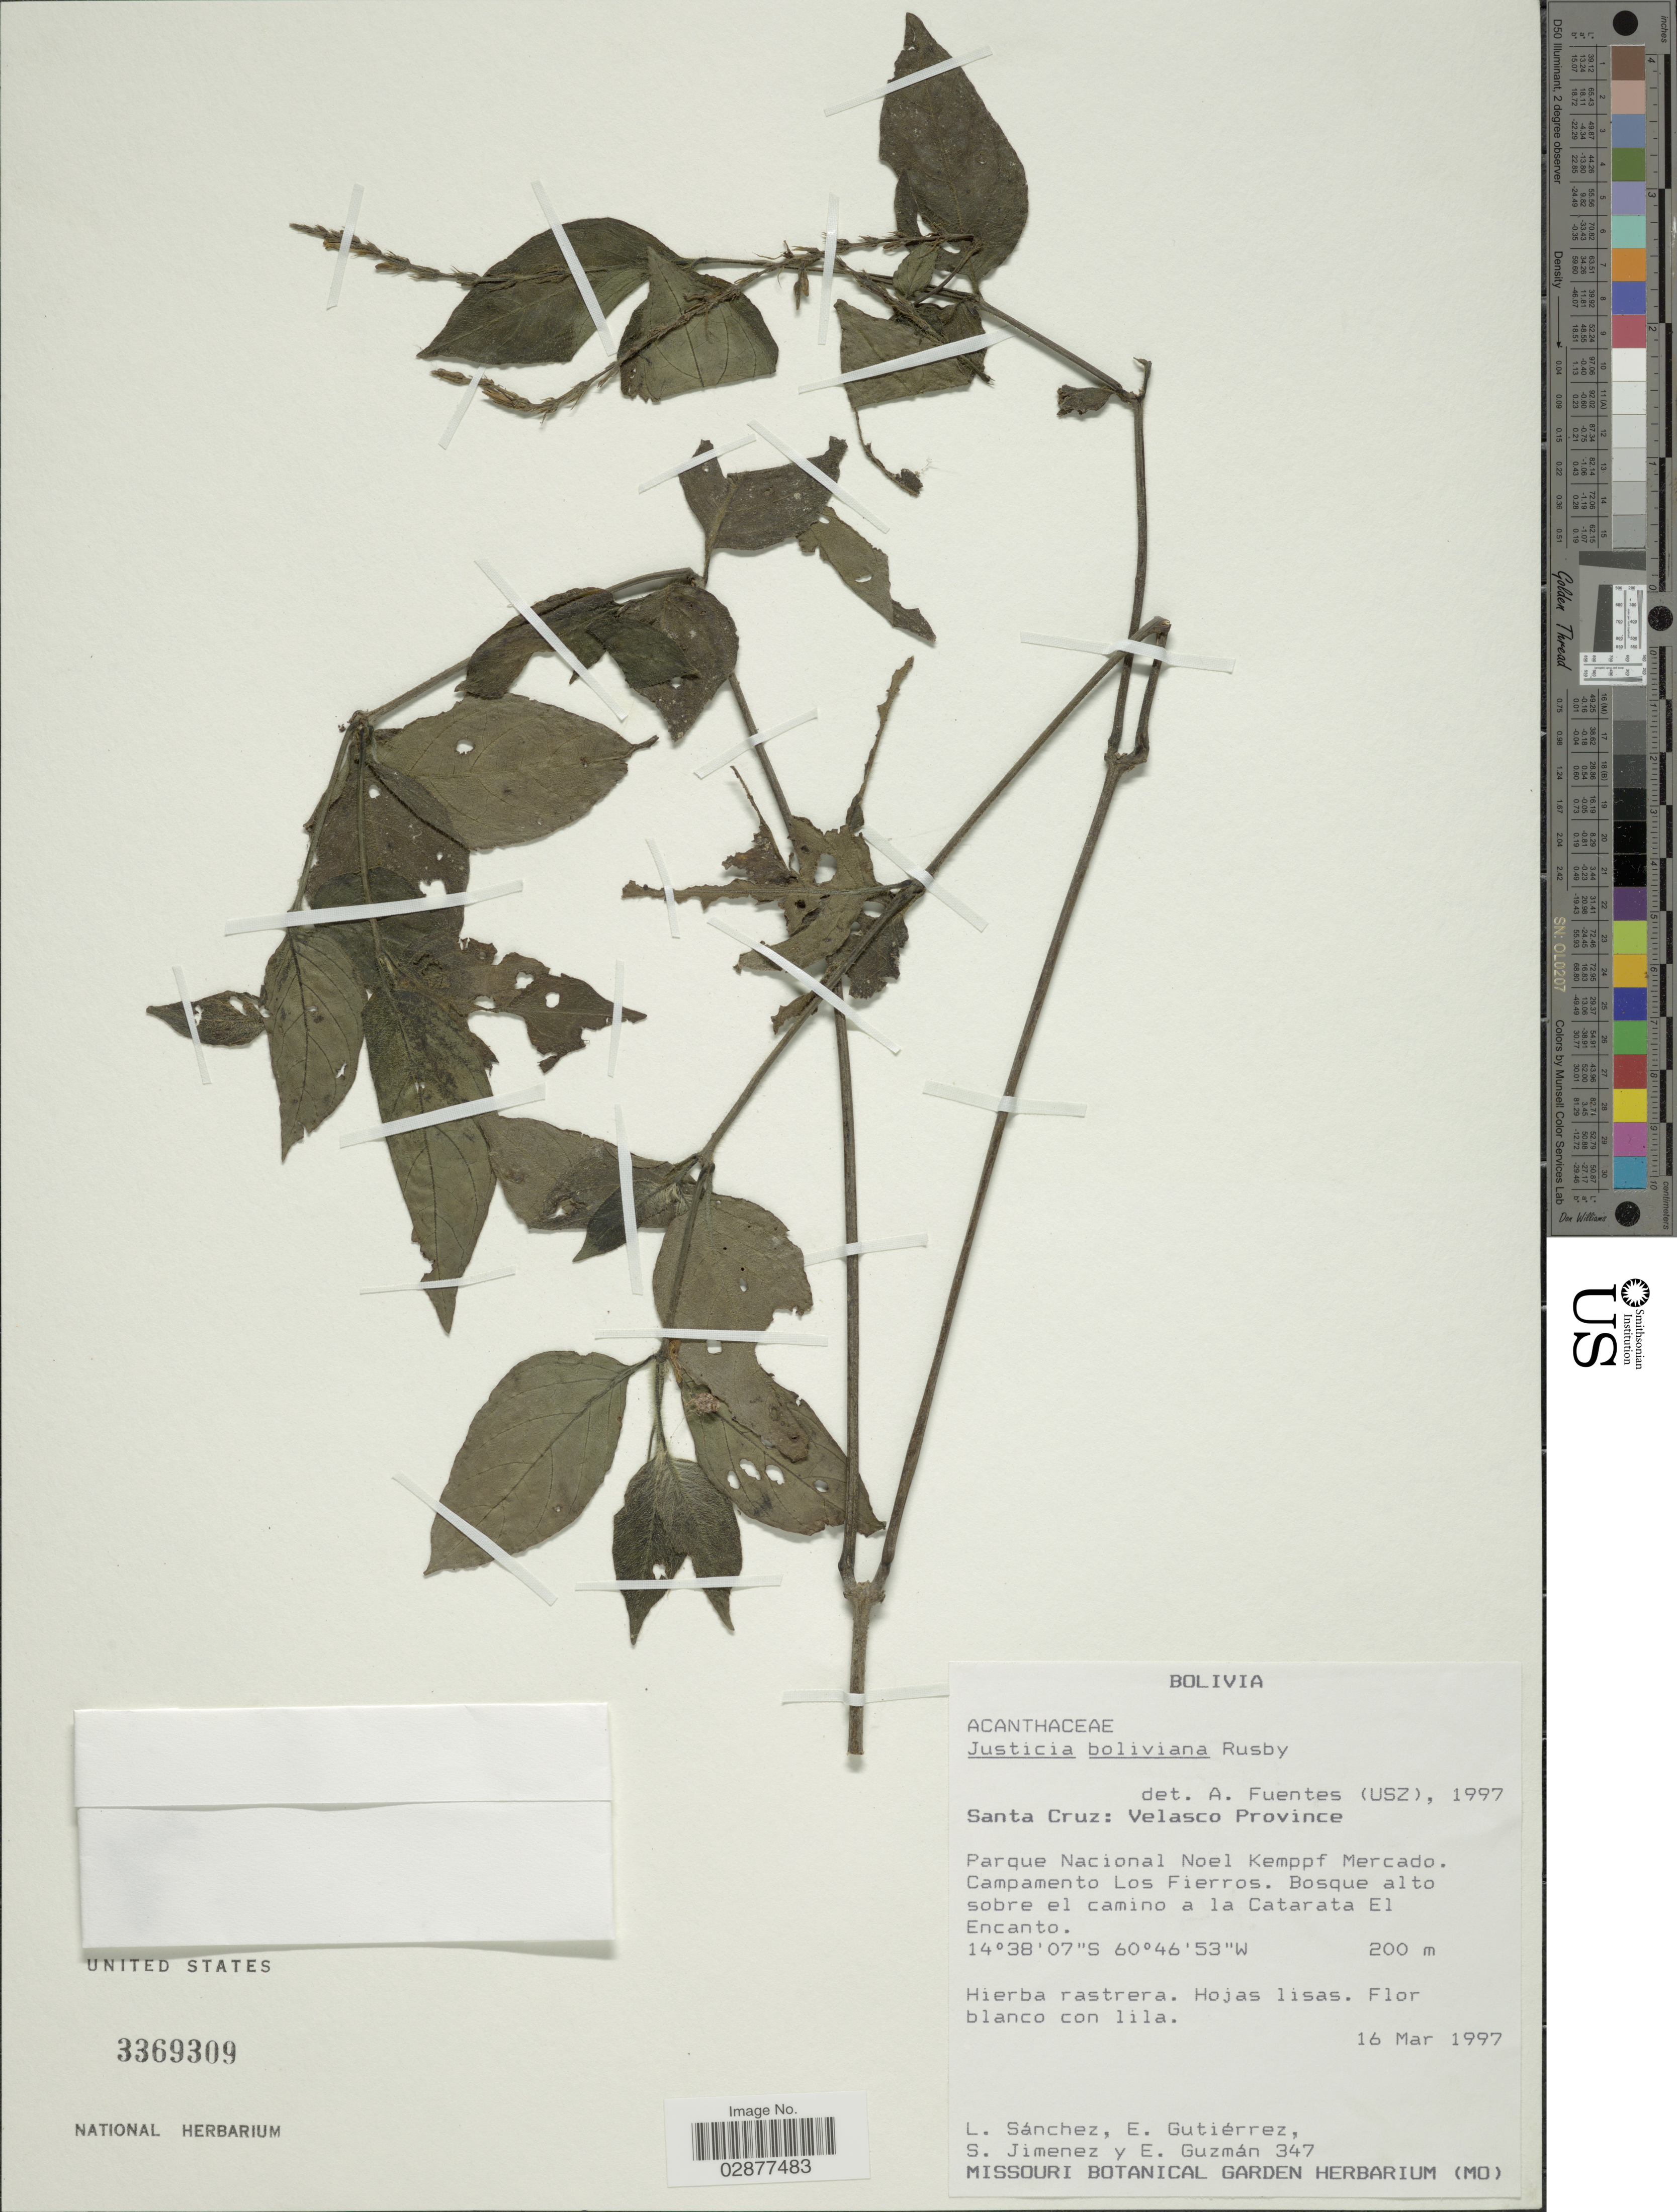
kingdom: Plantae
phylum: Tracheophyta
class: Magnoliopsida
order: Lamiales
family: Acanthaceae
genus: Justicia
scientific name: Justicia boliviana subsp. subintegrifolia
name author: (Rusby) Wassh. & J.R.I. Wood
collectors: L. Sanchez, E. Gutiérrez, S. Jiménez & E. Guzman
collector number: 347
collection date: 1997-03-16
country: Bolivia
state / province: Santa Cruz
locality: Velasco Province. Parque Nacional Noel Kempff Mercado. Campamento Los Fierros. Bosque alto sobre el camino a la Catarata El Encanto.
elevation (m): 200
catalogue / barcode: US 3369309